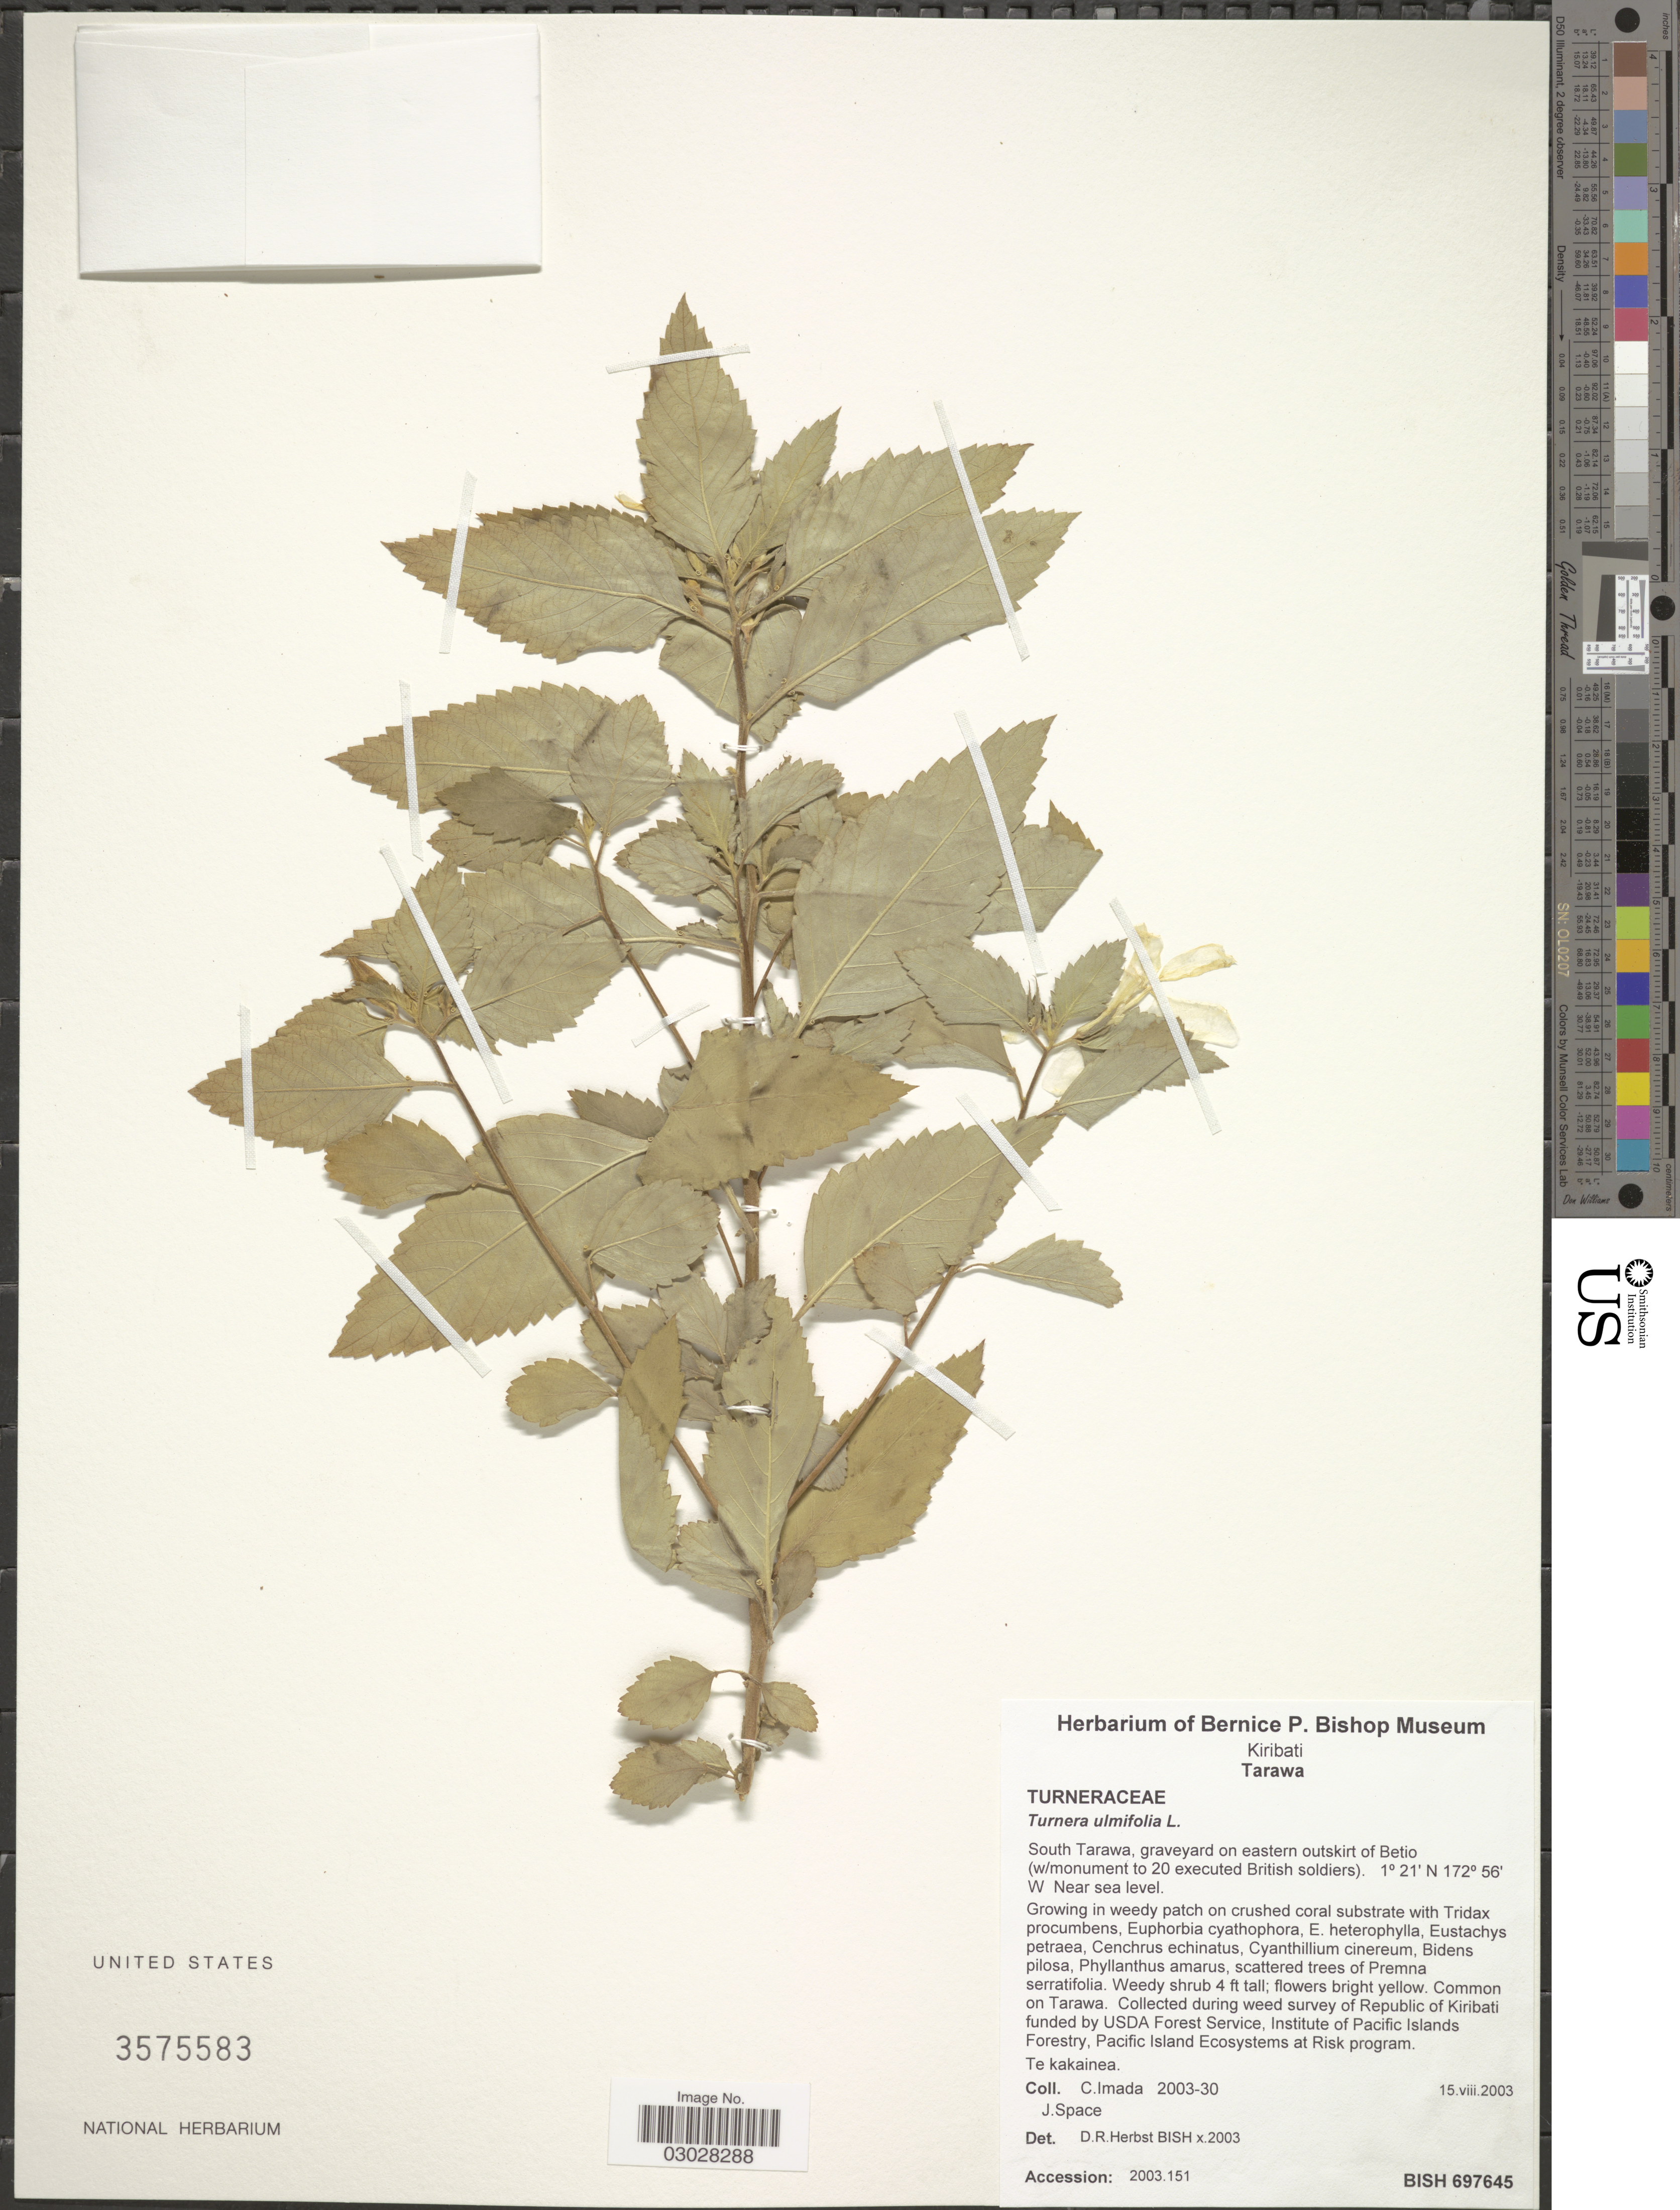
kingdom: Plantae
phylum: Tracheophyta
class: Magnoliopsida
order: Malpighiales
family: Turneraceae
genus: Turnera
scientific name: Turnera ulmifolia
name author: L.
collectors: C. Imada & J. Space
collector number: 2003-30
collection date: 2003-08-15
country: Kiribati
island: Tarawa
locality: South Tarawa, graveyard on eastern outskirt of Betio (w/monument to 20 executed British soldiers).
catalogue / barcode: US 3575583